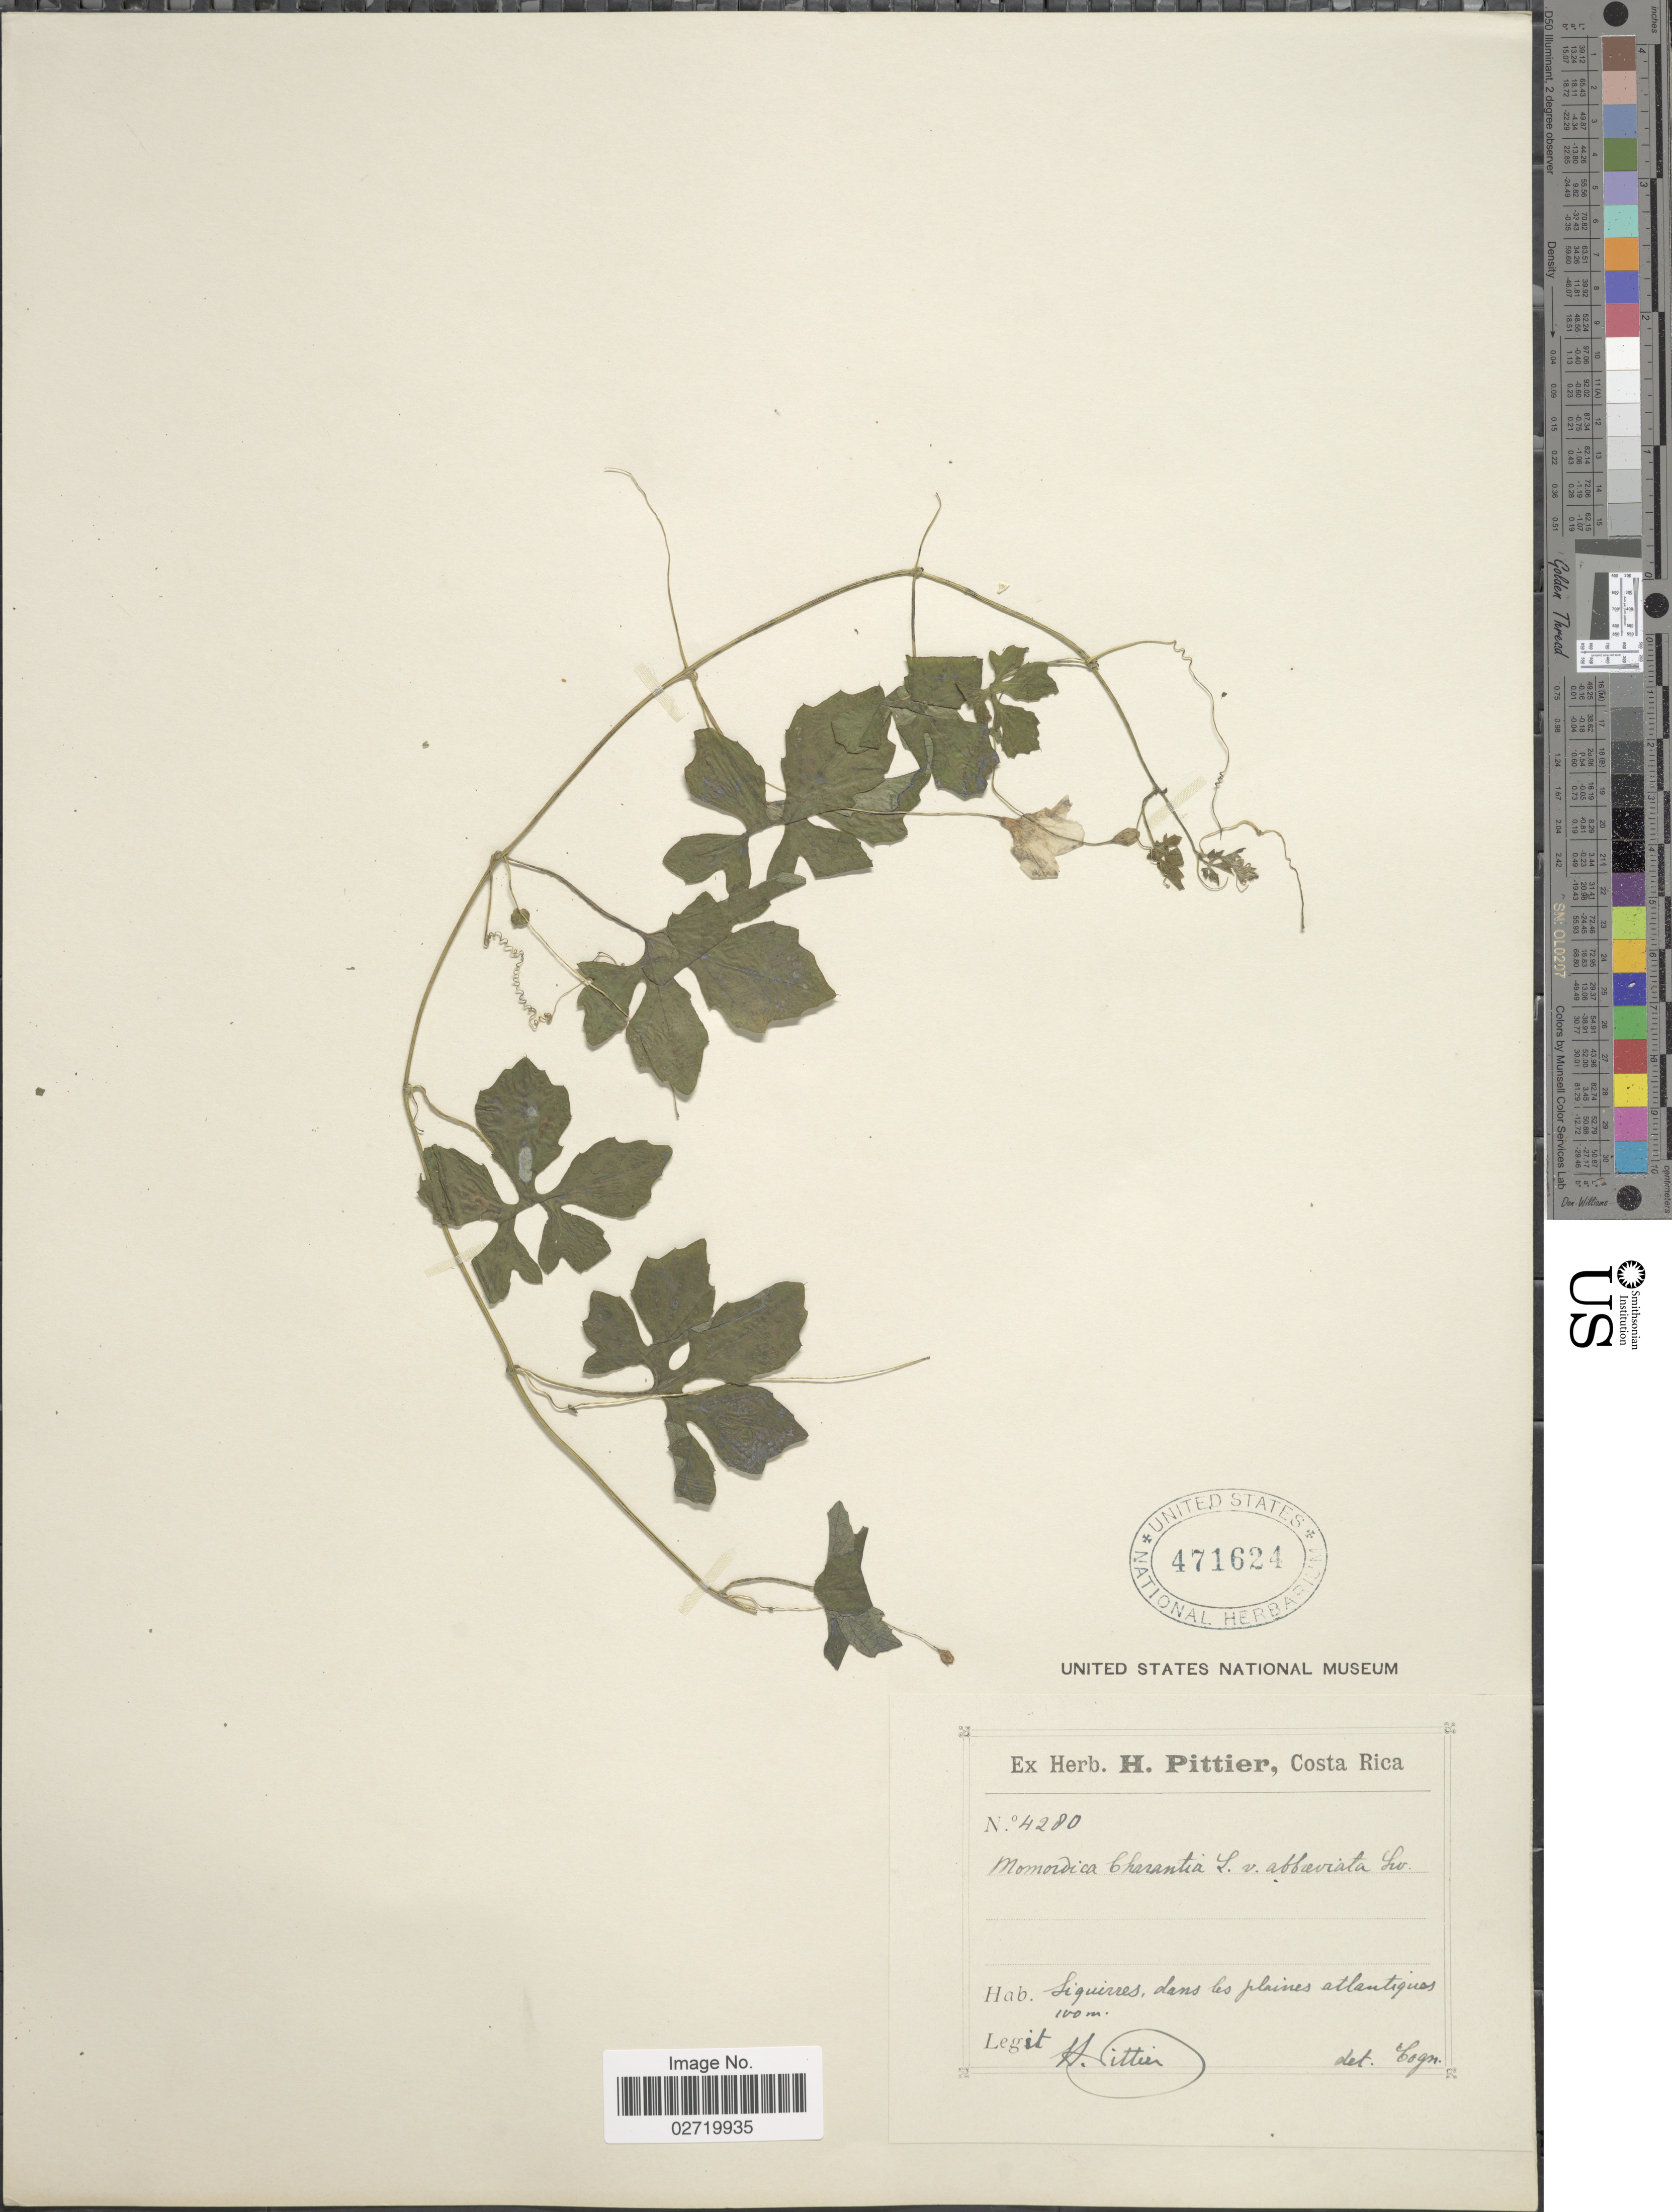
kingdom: Plantae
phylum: Tracheophyta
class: Magnoliopsida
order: Cucurbitales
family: Cucurbitaceae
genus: Momordica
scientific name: Momordica charantia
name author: L.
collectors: H. F. Pittier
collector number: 4280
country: Costa Rica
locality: Siguirres dans les plaines atlantiguas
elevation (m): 100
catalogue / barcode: US 471624